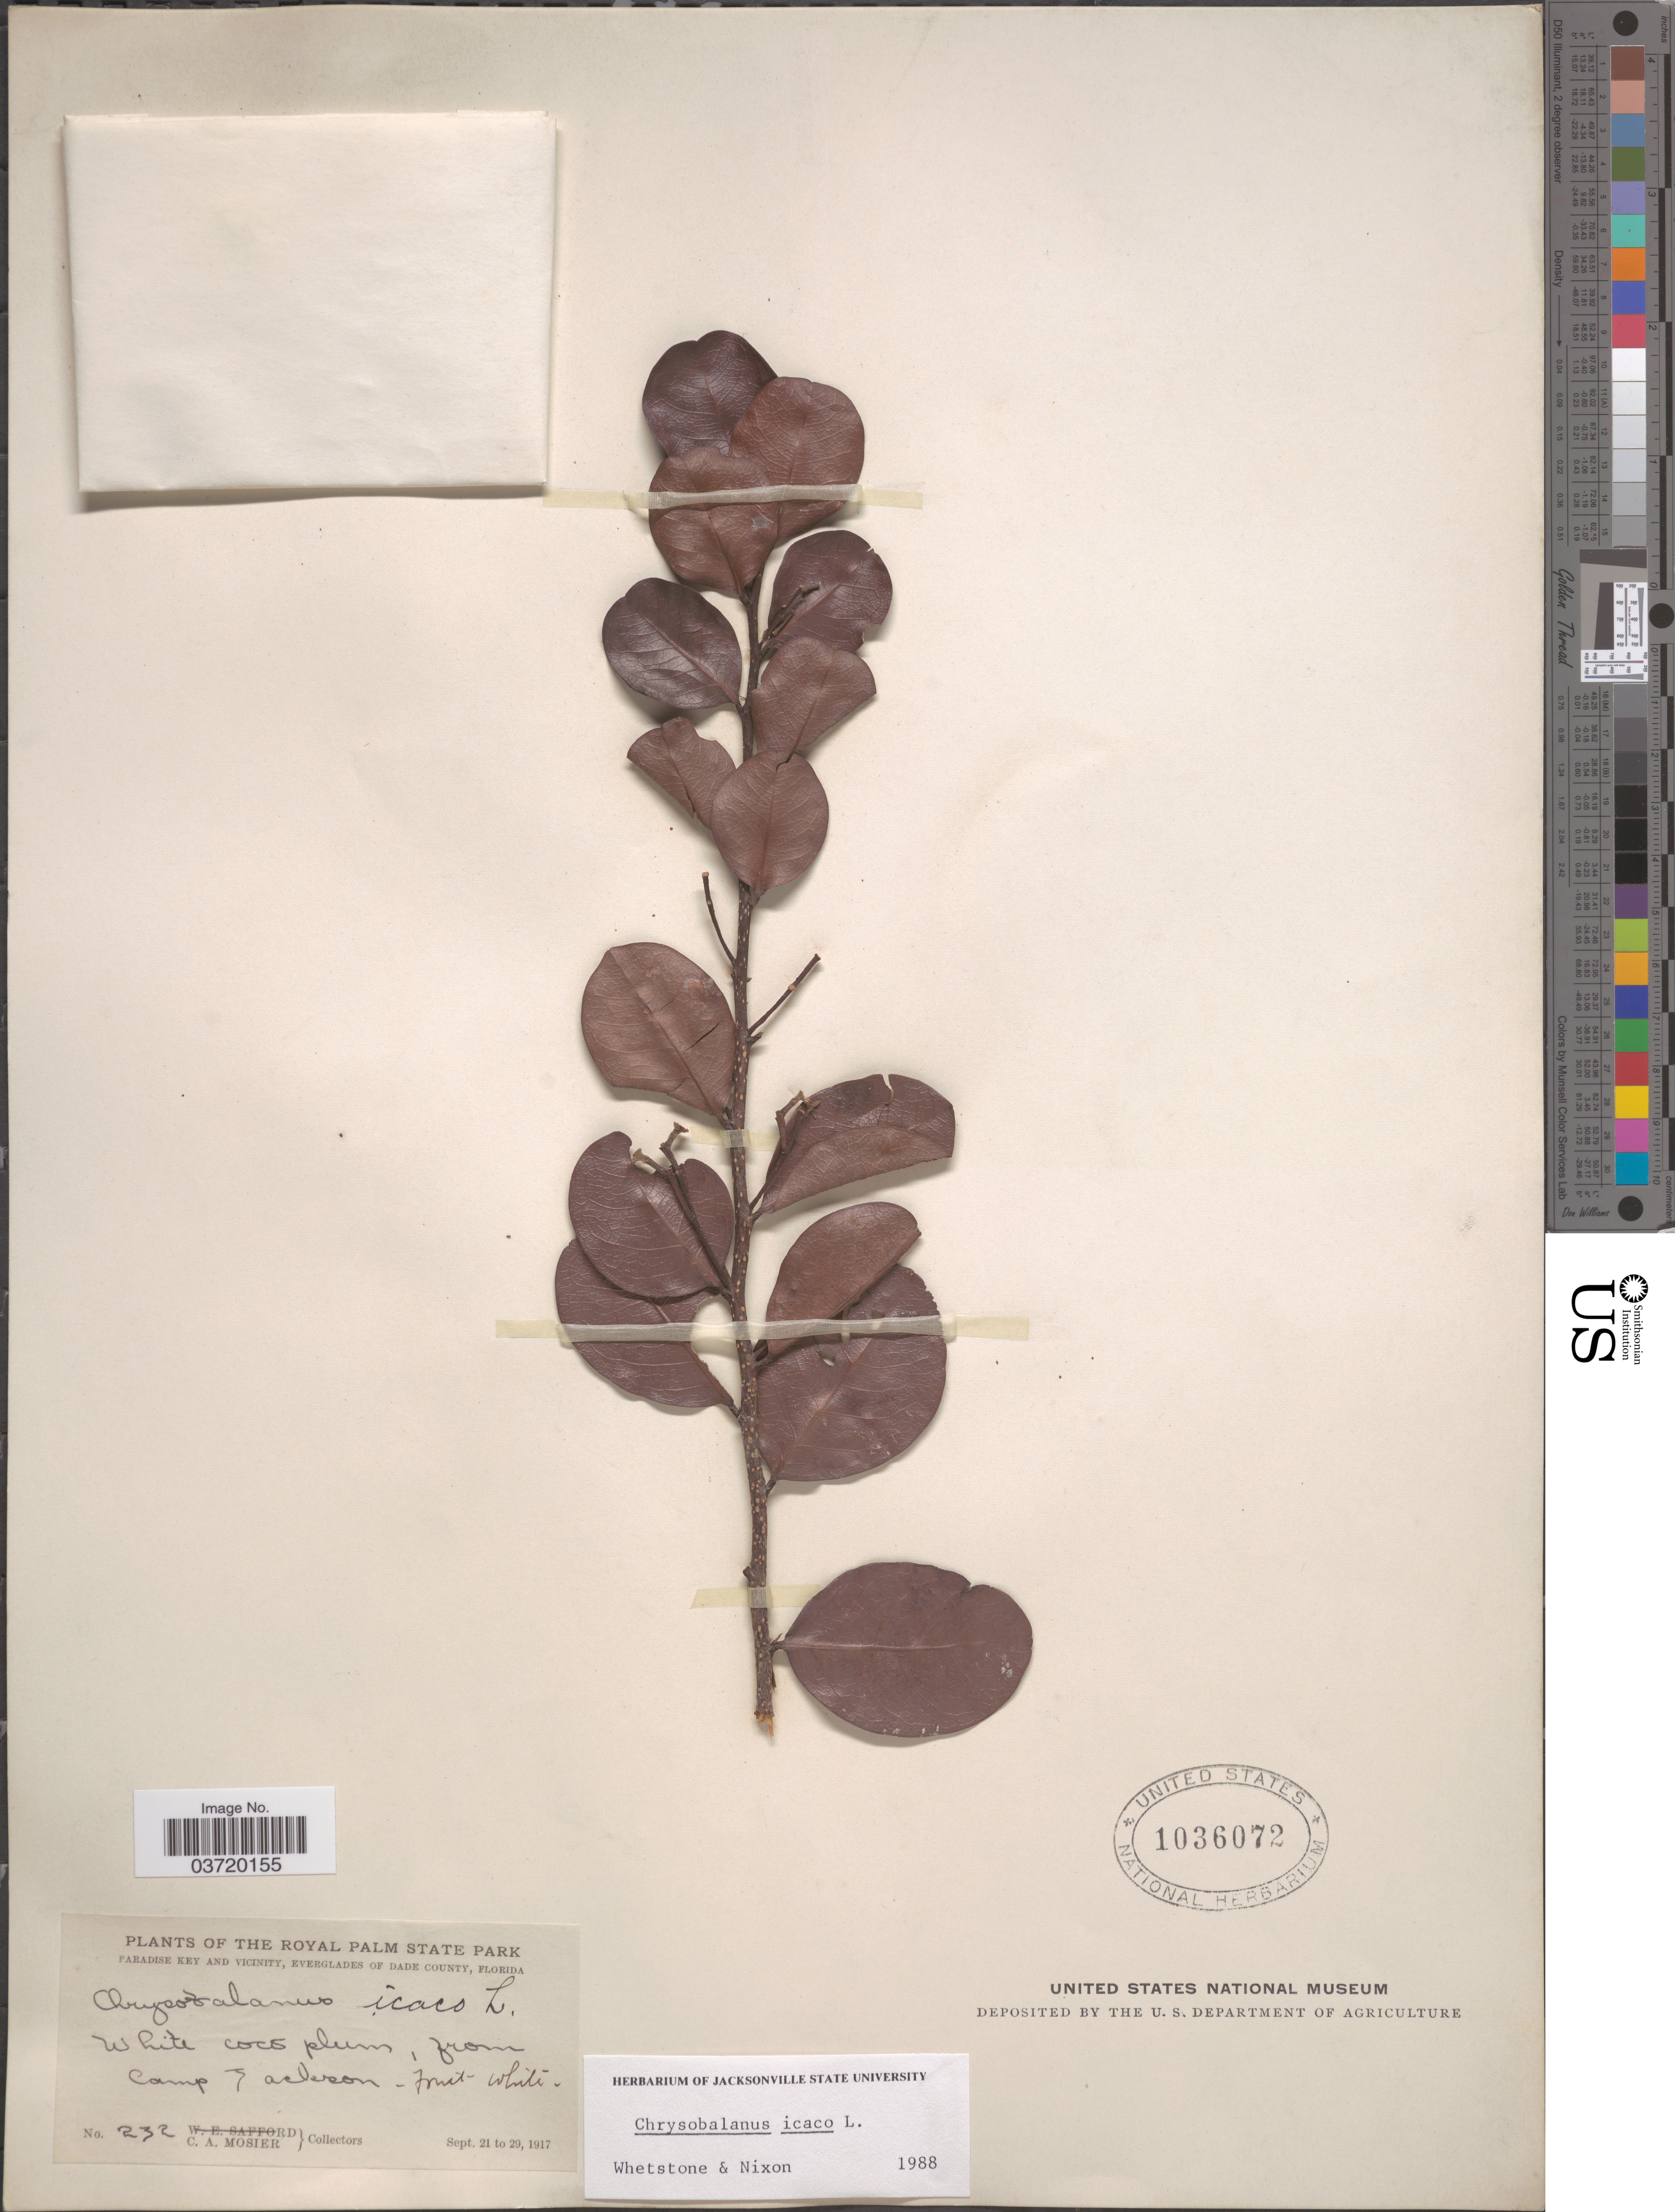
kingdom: Plantae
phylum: Tracheophyta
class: Magnoliopsida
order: Malpighiales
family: Chrysobalanaceae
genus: Chrysobalanus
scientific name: Chrysobalanus icaco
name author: L.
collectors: C. A. Mosier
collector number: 232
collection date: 1917-09-21/1917-09-29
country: United States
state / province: Florida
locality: The Royal Palm State Park. Paradise Key and Vicinity, Everglades of Dade County. From Camp Jackson.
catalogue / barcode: US 1036072